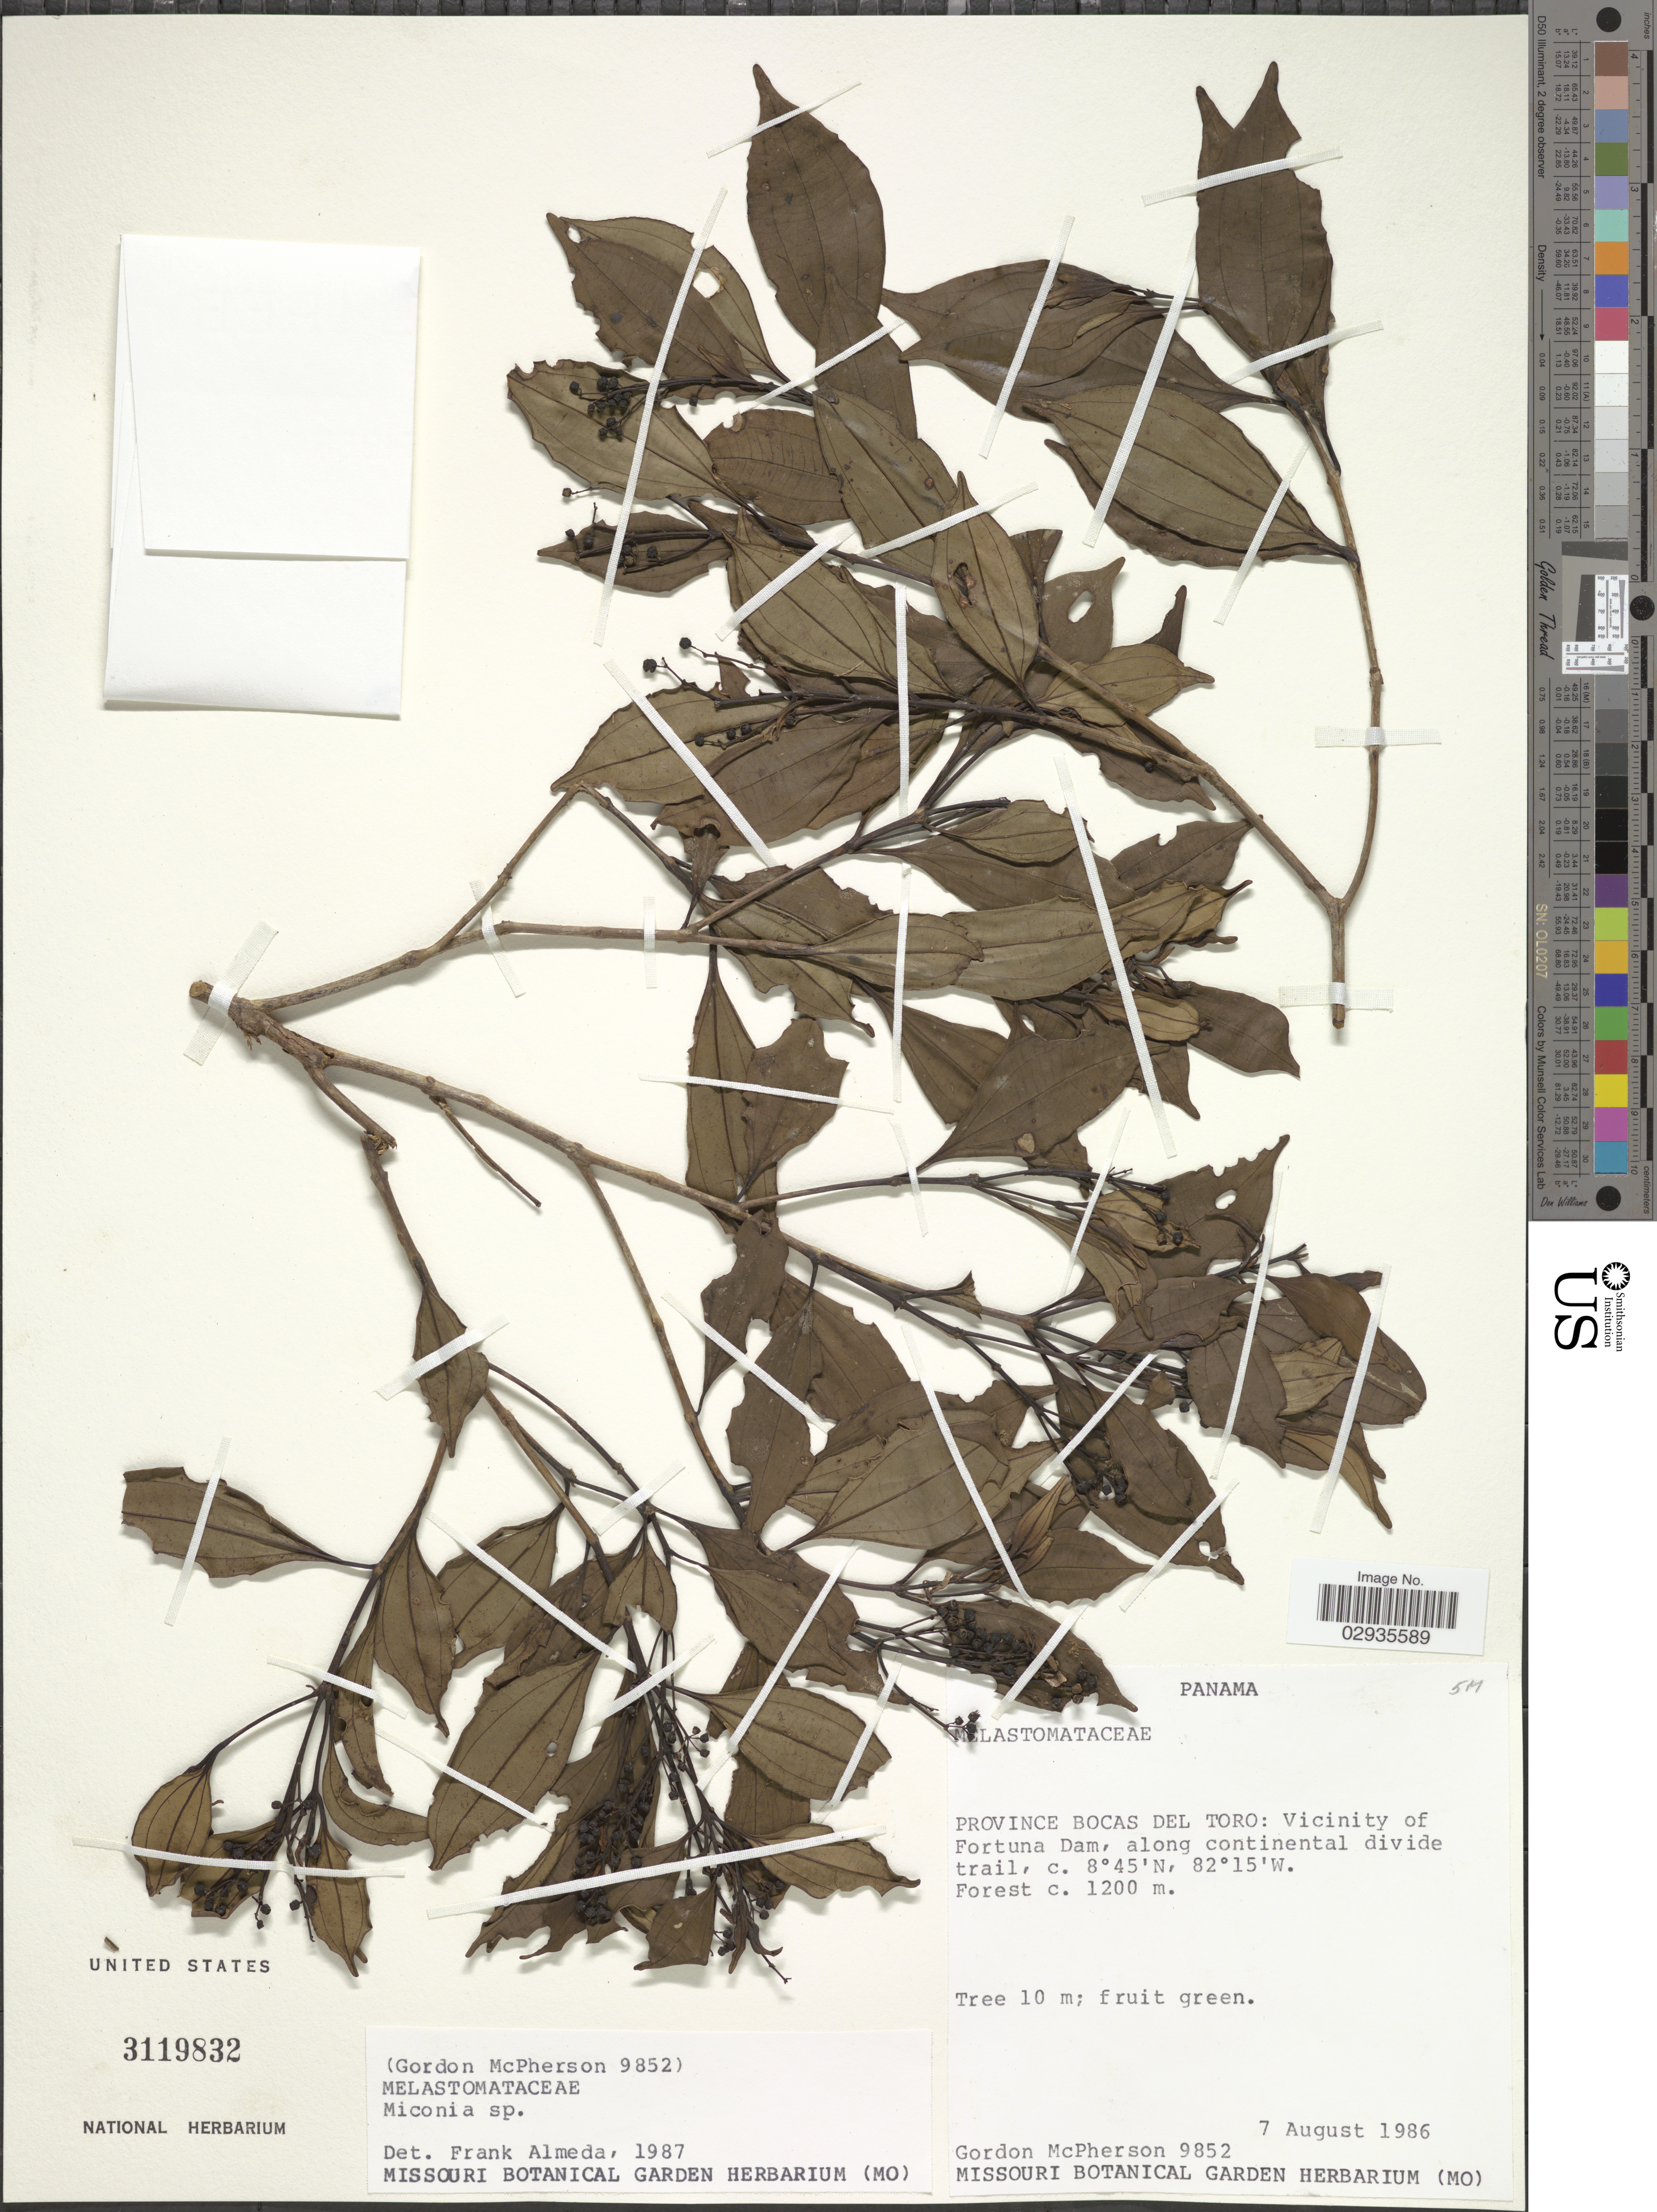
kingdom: Plantae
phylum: Tracheophyta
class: Magnoliopsida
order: Myrtales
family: Melastomataceae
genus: Miconia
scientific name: Miconia sp.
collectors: G. D. McPherson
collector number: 9852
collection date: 1986-08-07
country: Panama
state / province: Bocas del Toro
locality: Vicinity of Fortuna Dam, along continental divide trail.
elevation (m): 1200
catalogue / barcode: US 3119832